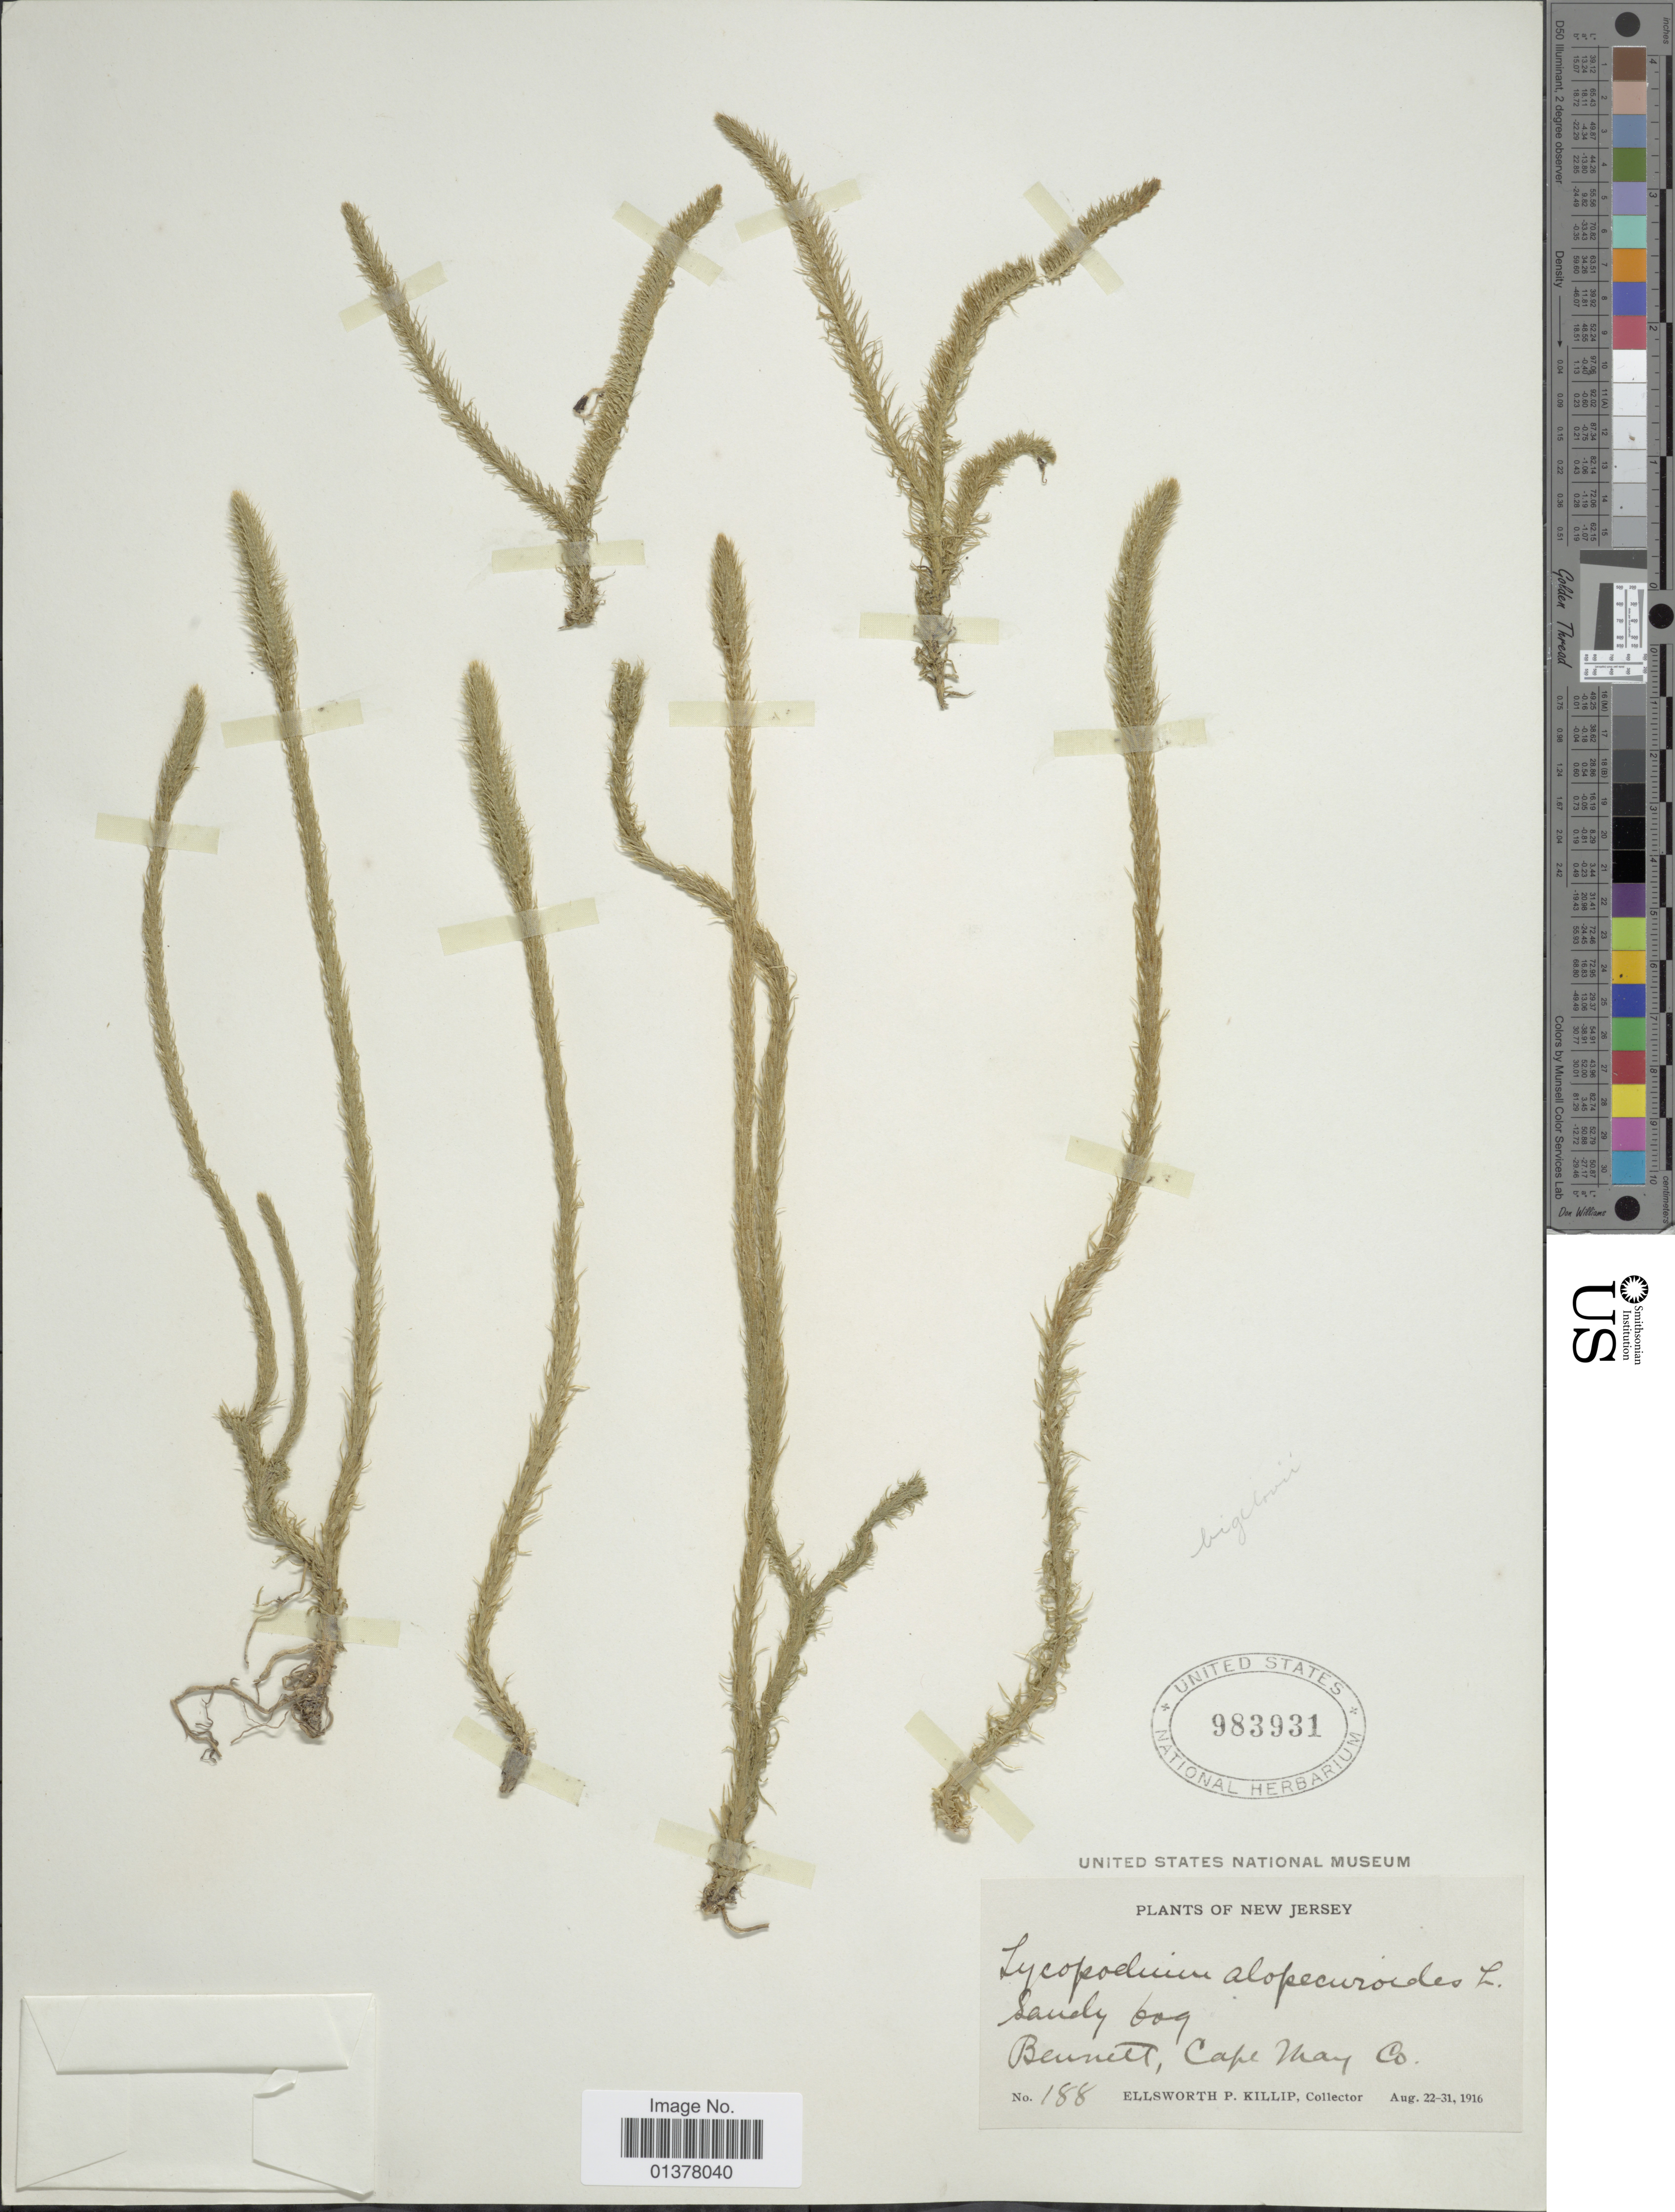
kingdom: Plantae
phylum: Tracheophyta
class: Lycopodiopsida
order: Lycopodiales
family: Lycopodiaceae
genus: Lycopodiella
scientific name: Lycopodiella alopecuroides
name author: (L.) Cranfill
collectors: E. P. Killip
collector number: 188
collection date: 1916-08-22/1916-08-31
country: United States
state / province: New Jersey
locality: Bennett, Cape May Co.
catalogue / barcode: US 983931